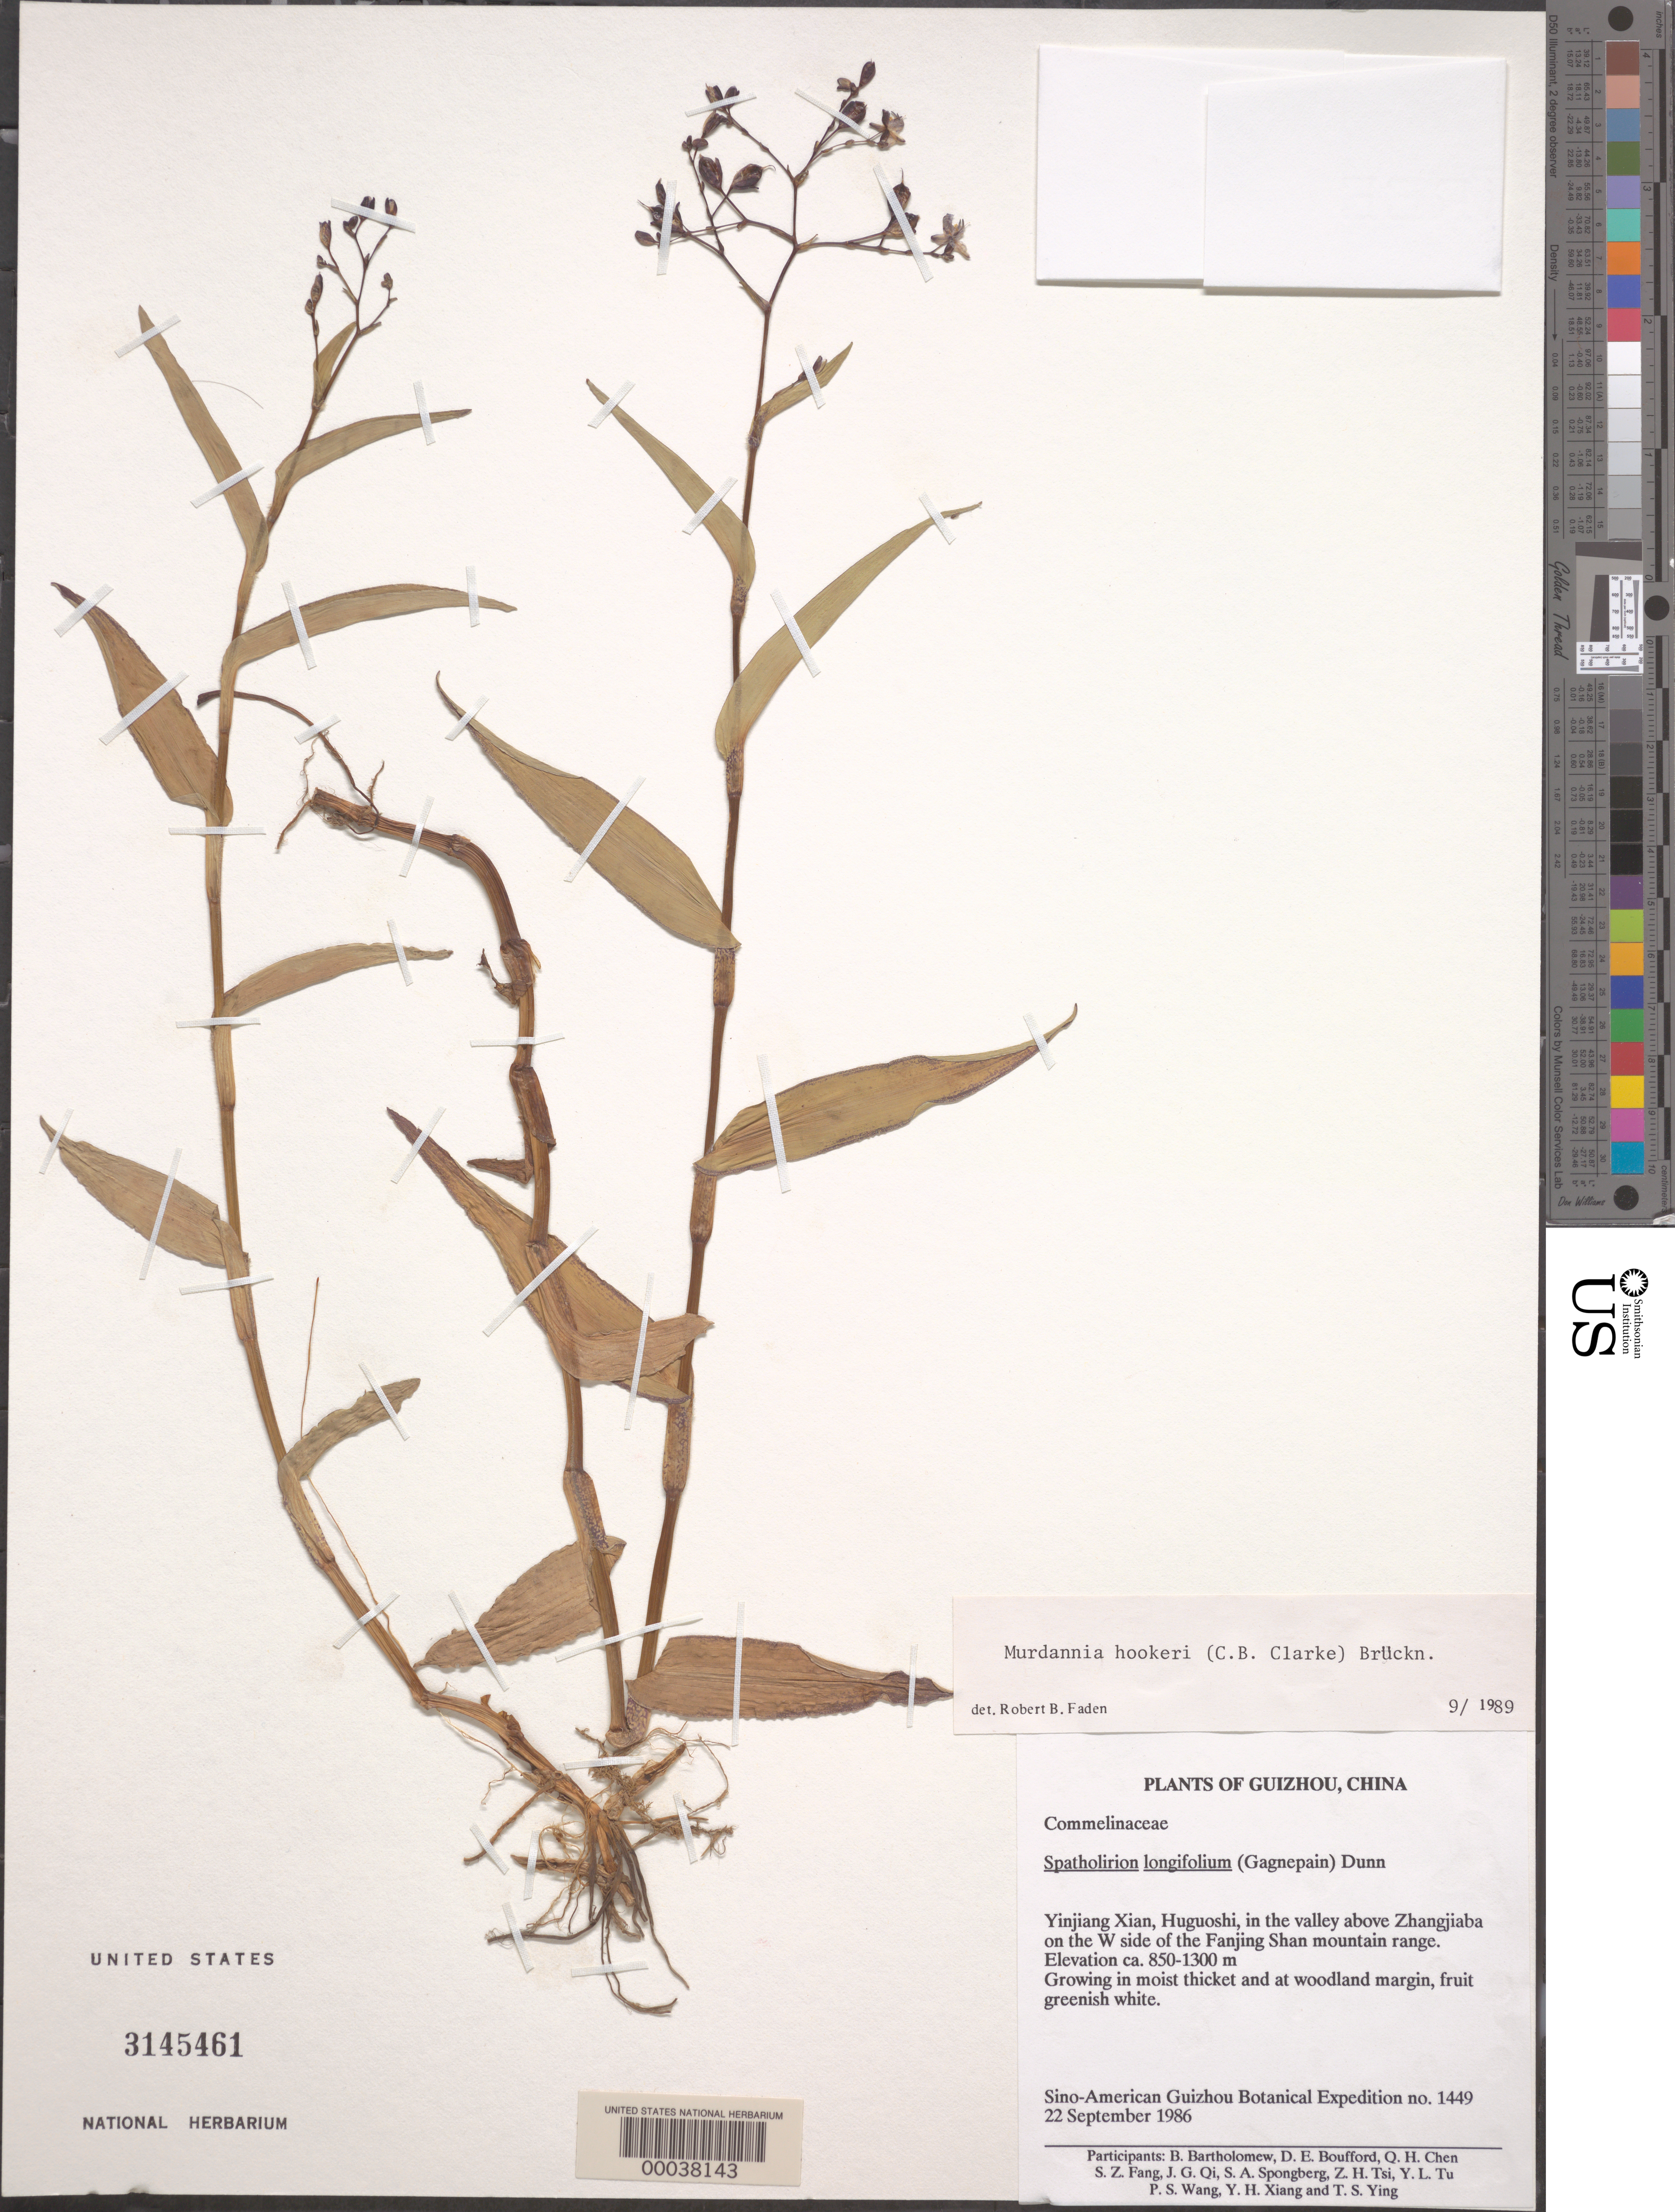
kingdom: Plantae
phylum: Tracheophyta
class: Liliopsida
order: Commelinales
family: Commelinaceae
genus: Murdannia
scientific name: Murdannia hookeri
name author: (C.B. Clarke) G. Brückn.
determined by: Faden, Robert B., (US), Smithsonian Institution - National Museum of Natural History (UNITED STATES)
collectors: B. M. Bartholomew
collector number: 1449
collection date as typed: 22 Sep 1986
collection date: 1986-09-22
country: China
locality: Yinjiang xian, huguoshi, in the valley above zhangjiaba on the w side of the fanjing shan mt range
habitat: Growing in moist thicket and at woodland margin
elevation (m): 850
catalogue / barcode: US 3145461